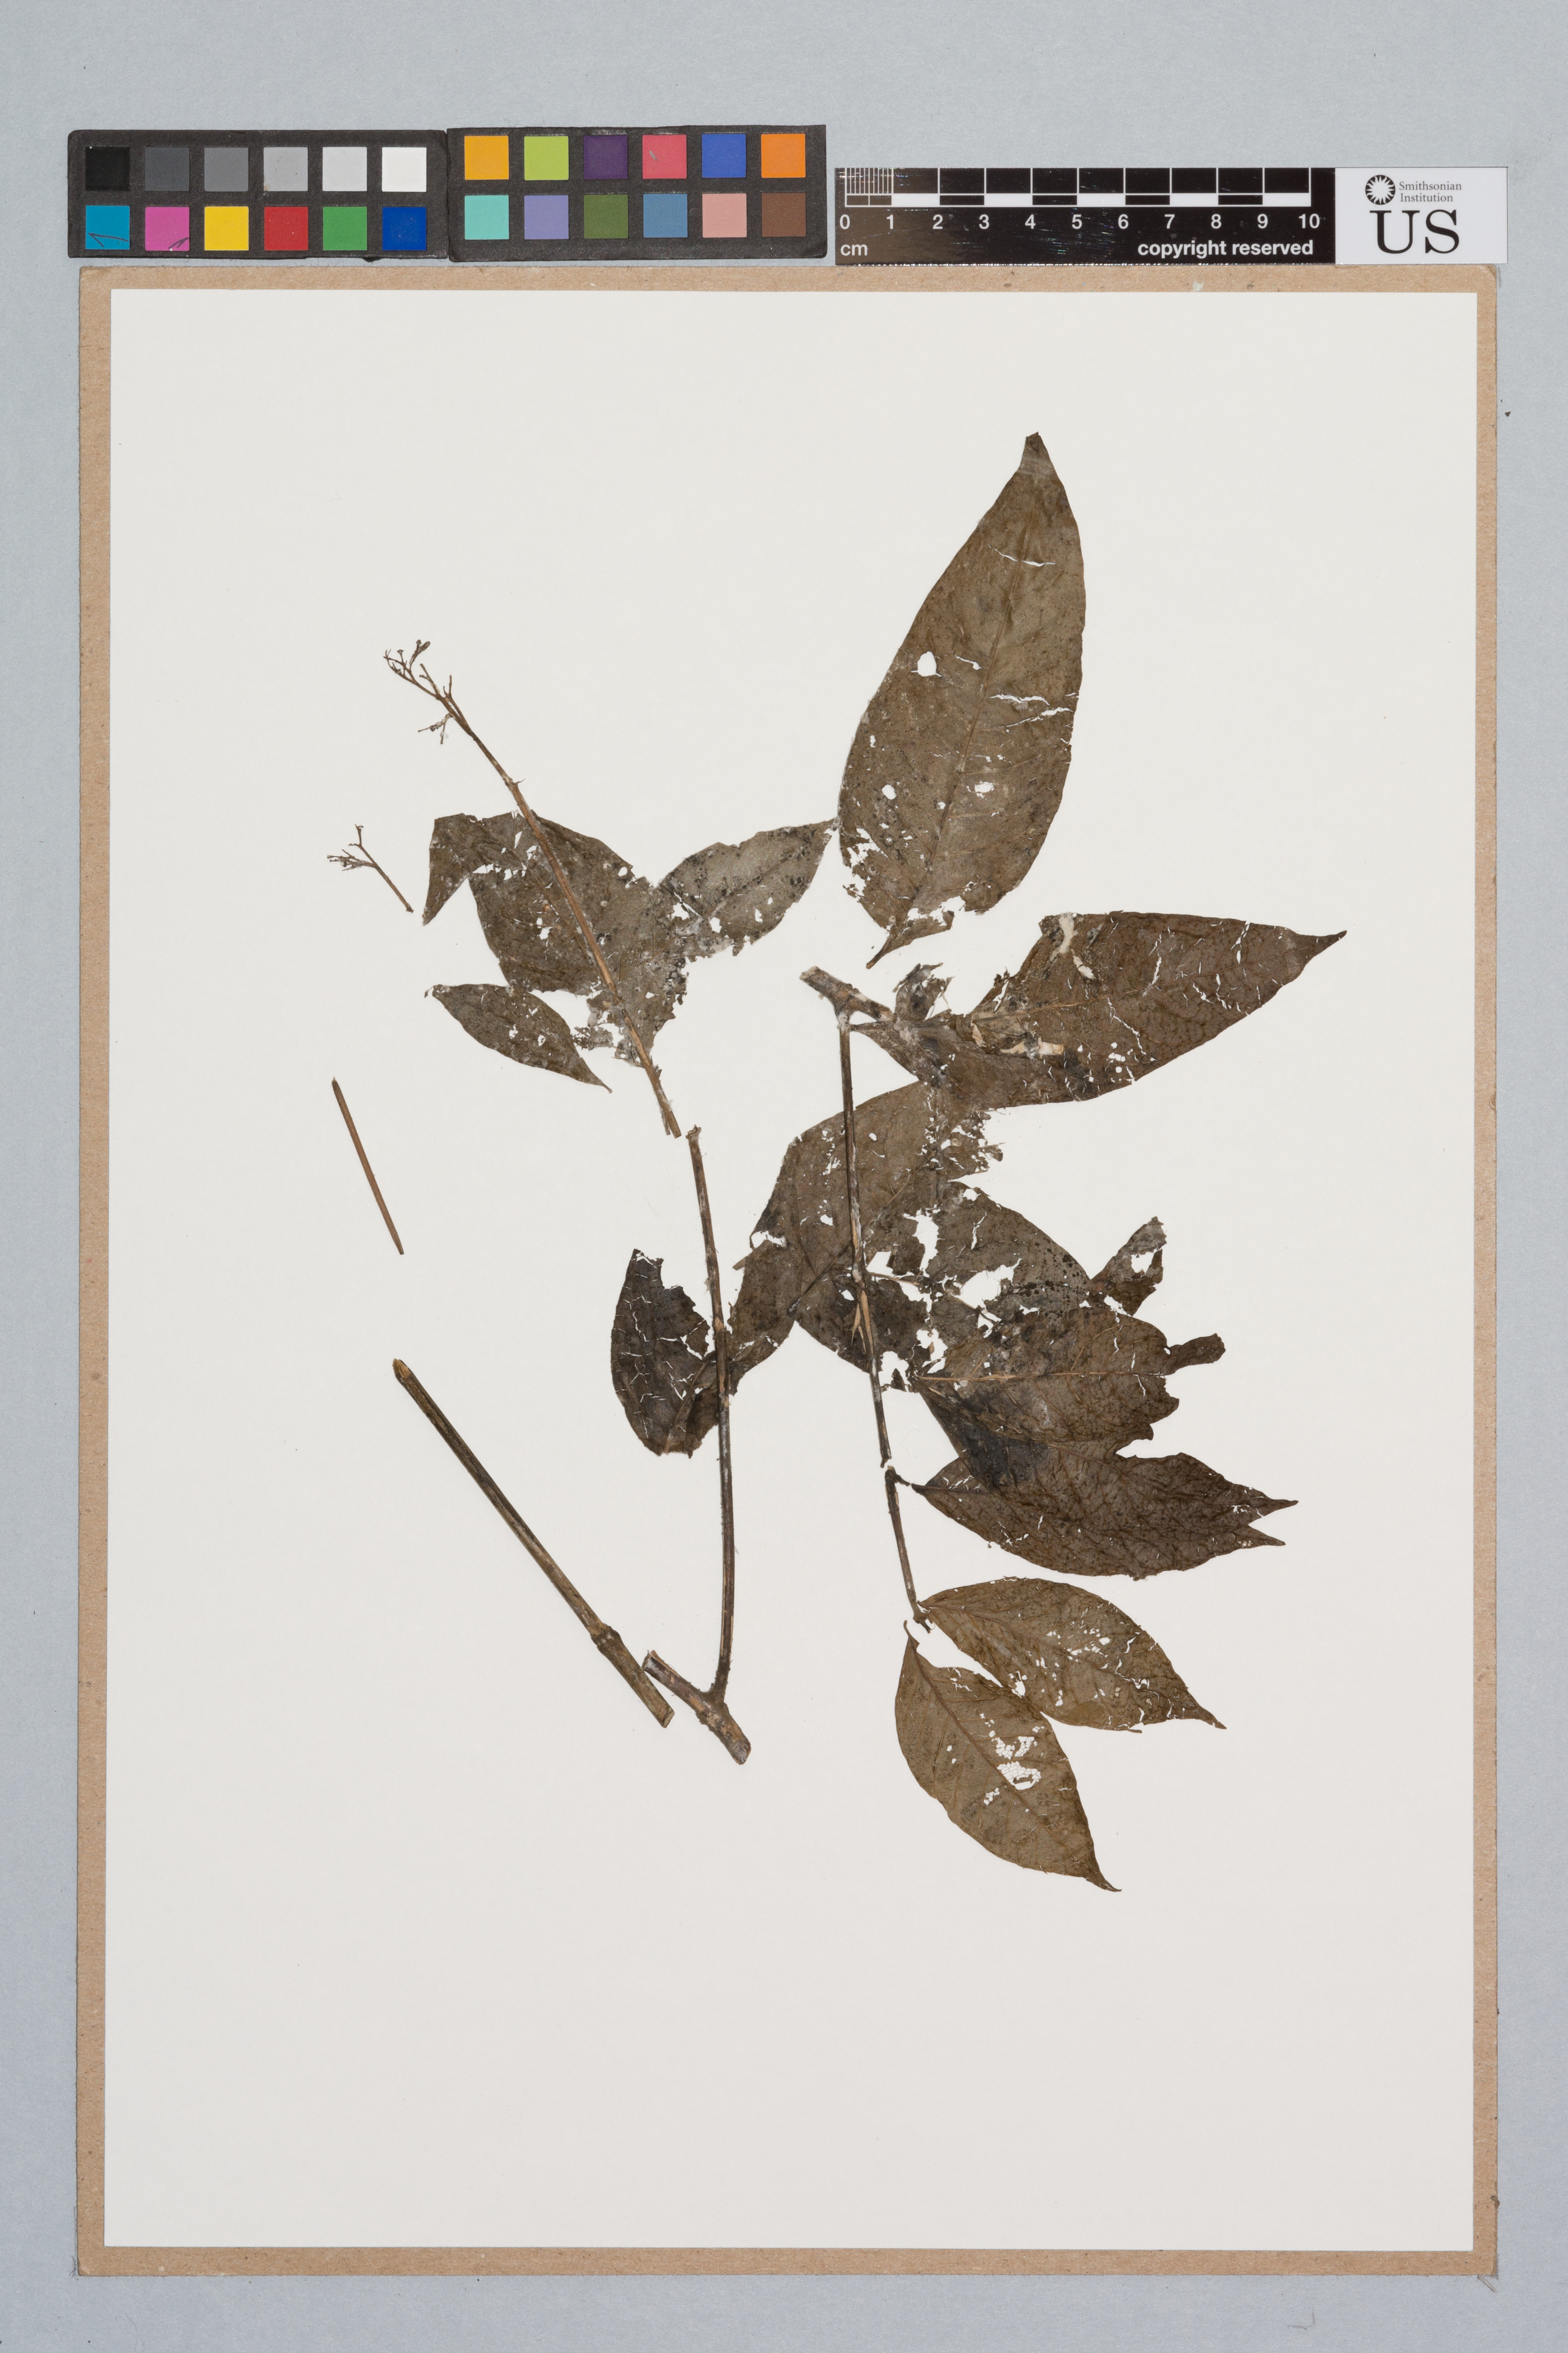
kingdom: Plantae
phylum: Tracheophyta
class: Magnoliopsida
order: Gentianales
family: Rubiaceae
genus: Palicourea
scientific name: Palicourea croceoides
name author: Desv. ex Ham.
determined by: Taylor, Charlotte M.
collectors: T. Henkel, R. Williams & V. James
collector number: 3134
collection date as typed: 23 September 1993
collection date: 1993-09-23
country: Guyana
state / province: U. Takutu-U. Essequibo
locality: Kuyuwini R. watershed; Aishalton Landing; downstream 2-3 km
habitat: Riverine forest and bank vegetation, and adjacent upland forest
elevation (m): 250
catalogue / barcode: US 3333190